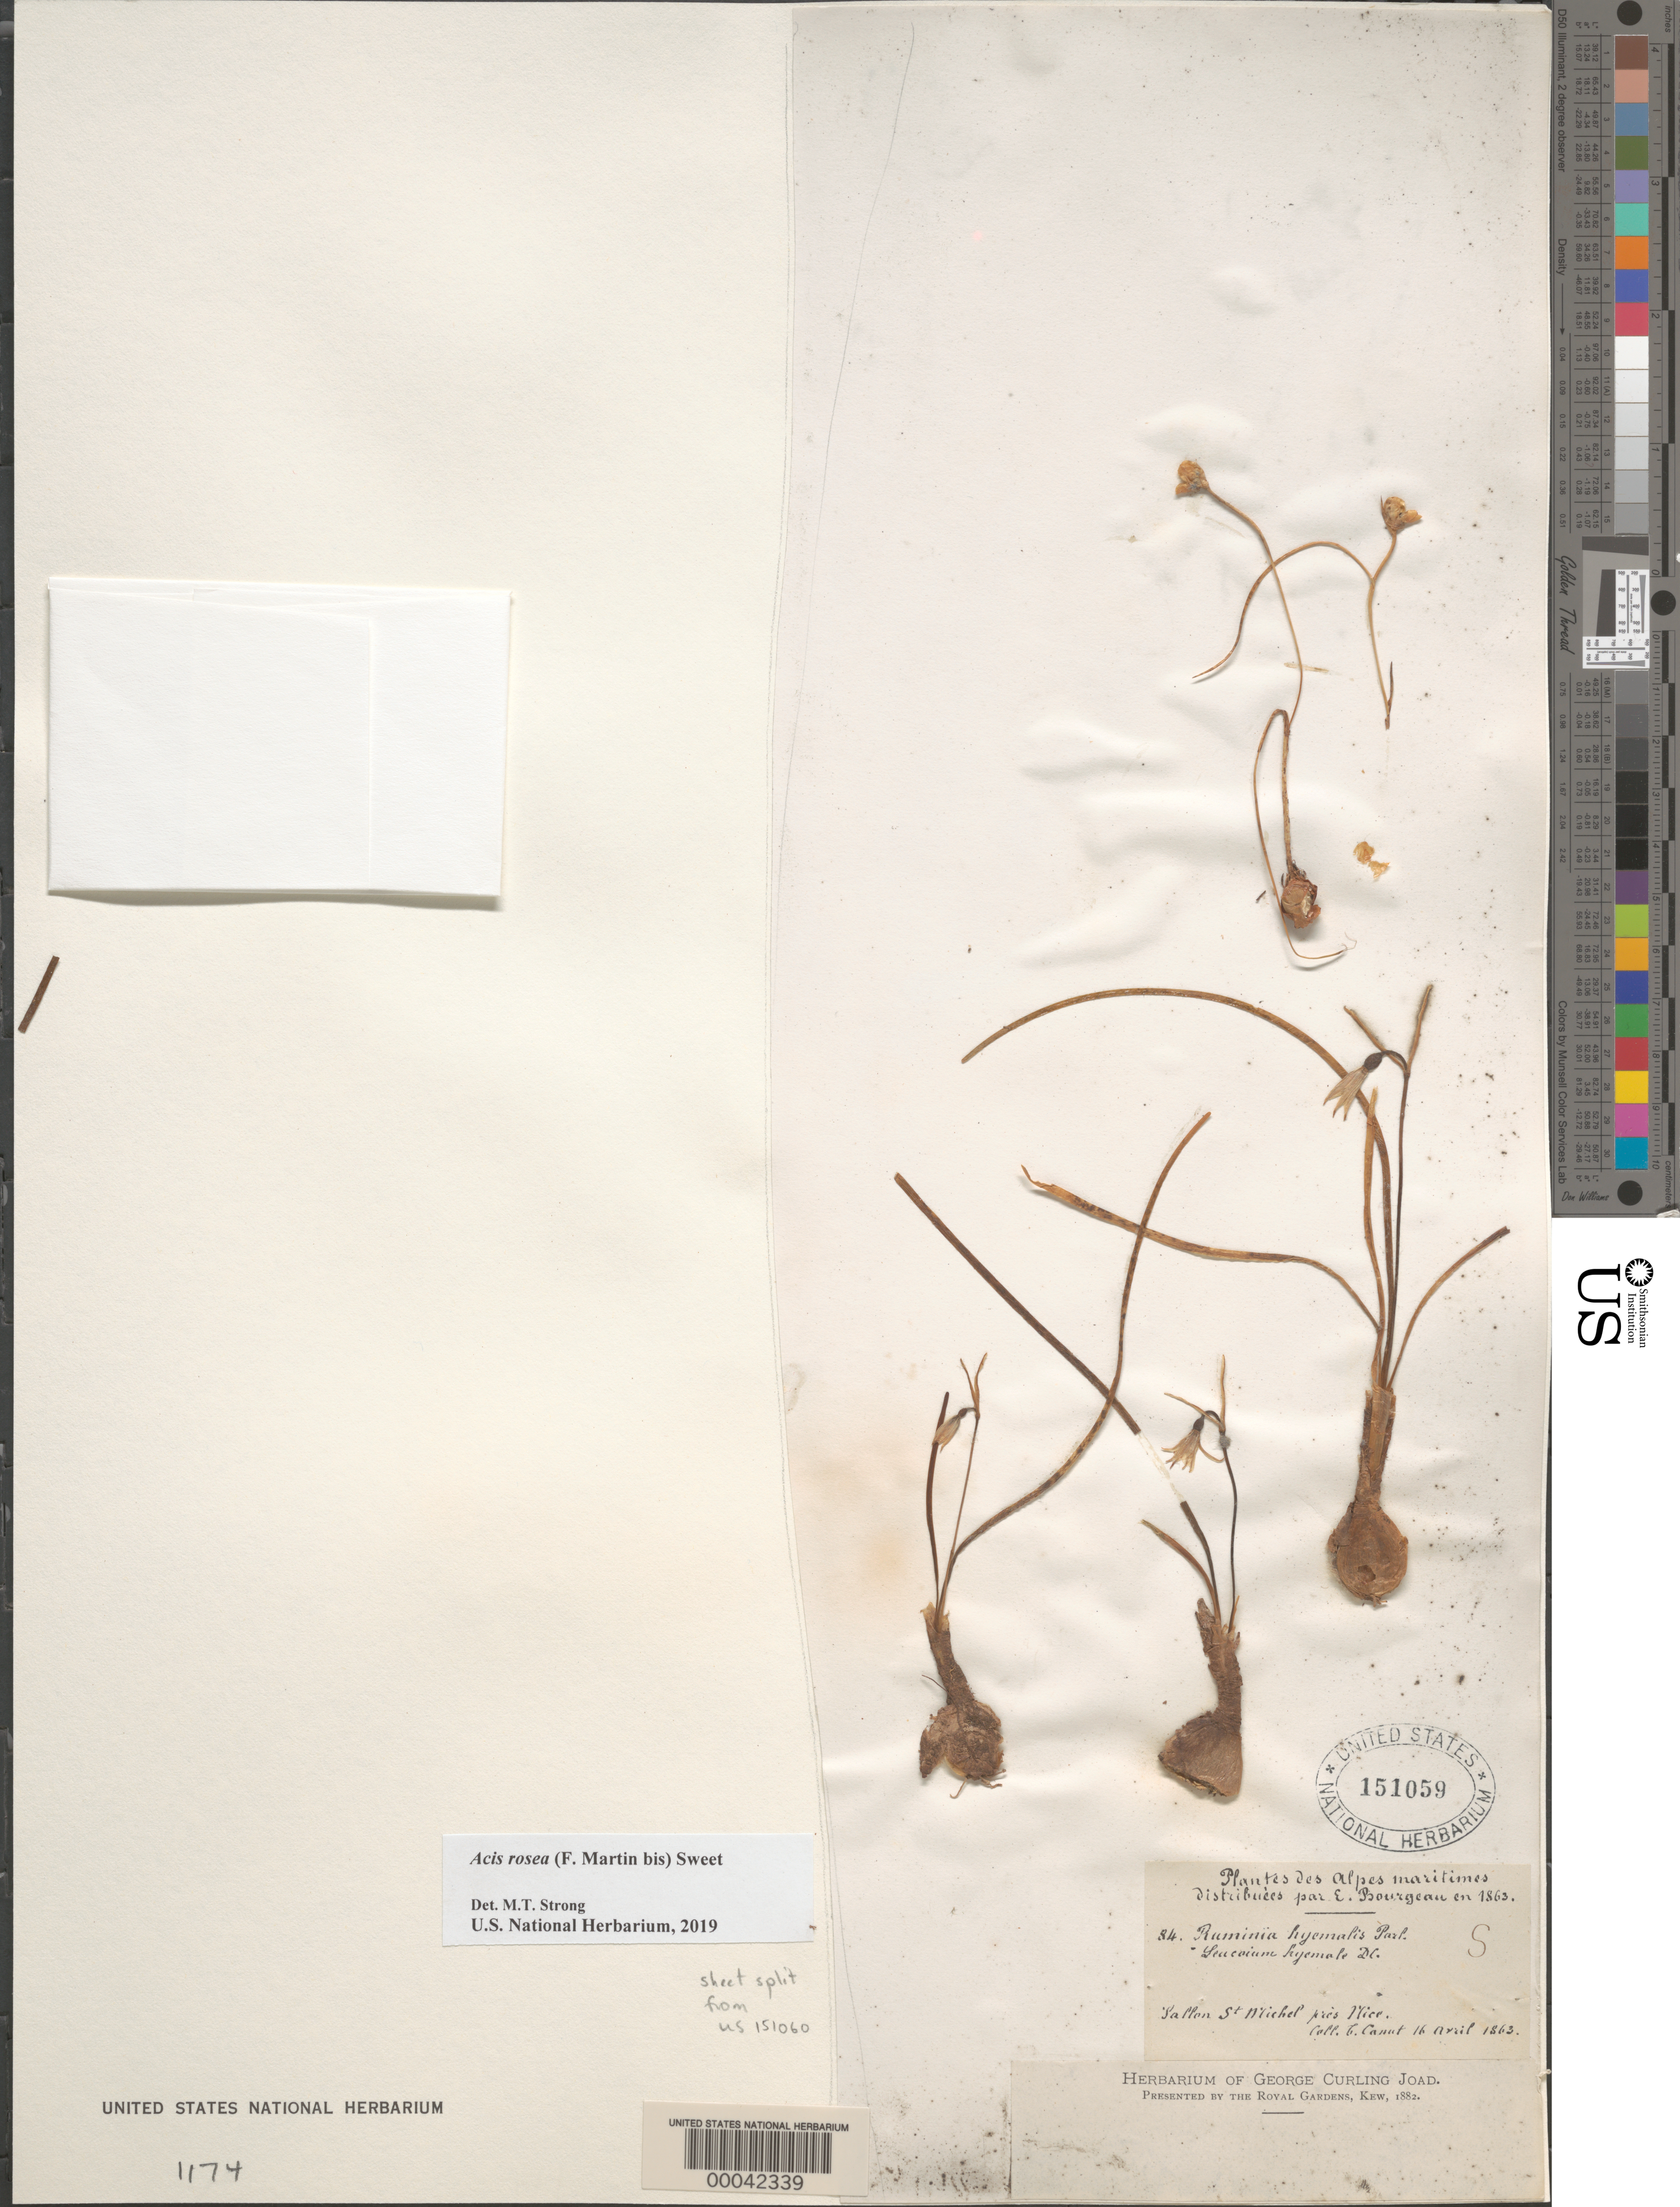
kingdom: Plantae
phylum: Tracheophyta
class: Liliopsida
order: Asparagales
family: Amaryllidaceae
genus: Acis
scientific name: Acis rosea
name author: (F. Martin bis) Sweet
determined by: Strong, Mark T., (BOT), Smithsonian Institution - National Museum of Natural History (UNITED STATES)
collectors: T. Canut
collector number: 84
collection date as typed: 16 Apr 1863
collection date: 1863-04-16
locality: Maritime alps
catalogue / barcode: US 151059